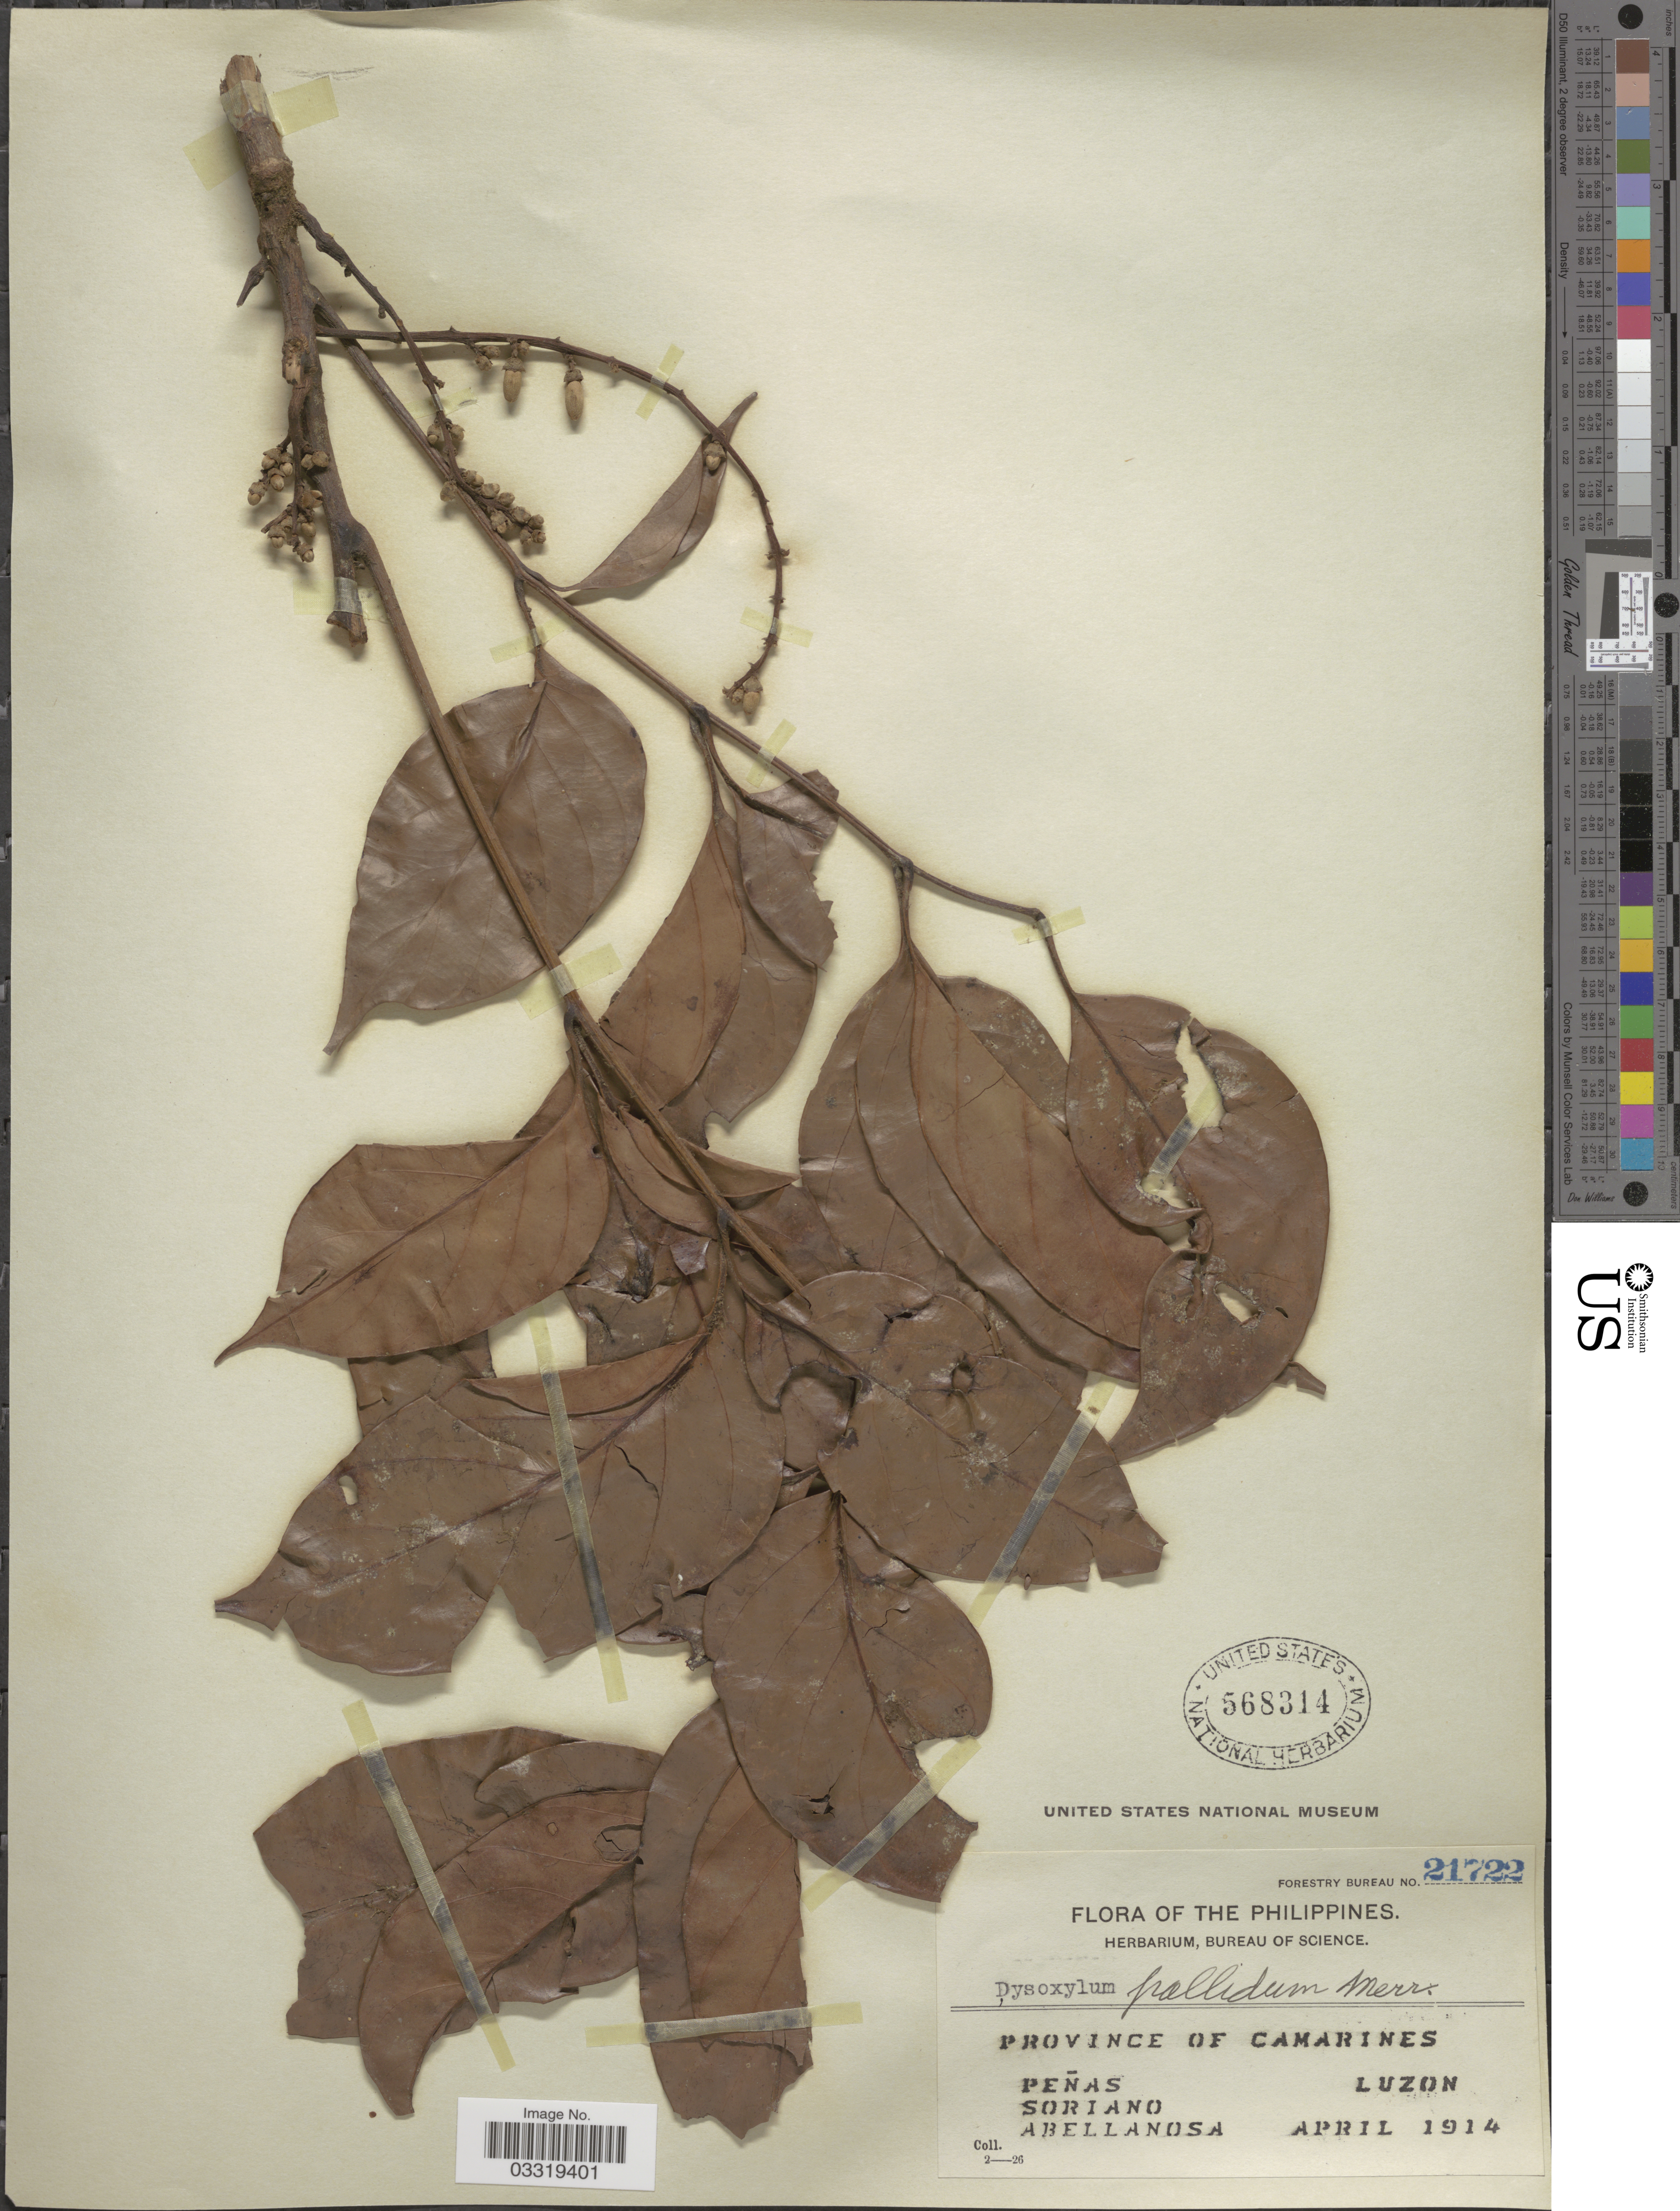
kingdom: Plantae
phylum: Tracheophyta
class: Magnoliopsida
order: Sapindales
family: Meliaceae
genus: Prasoxylon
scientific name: Prasoxylon excelsum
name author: (Spreng.) Mabb.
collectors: Peñas, -. Soriano & -. Abellanosa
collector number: Forestry Bureau 21722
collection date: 1914-04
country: Philippines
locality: Province of Camarines, Luzon.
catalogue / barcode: US 568314